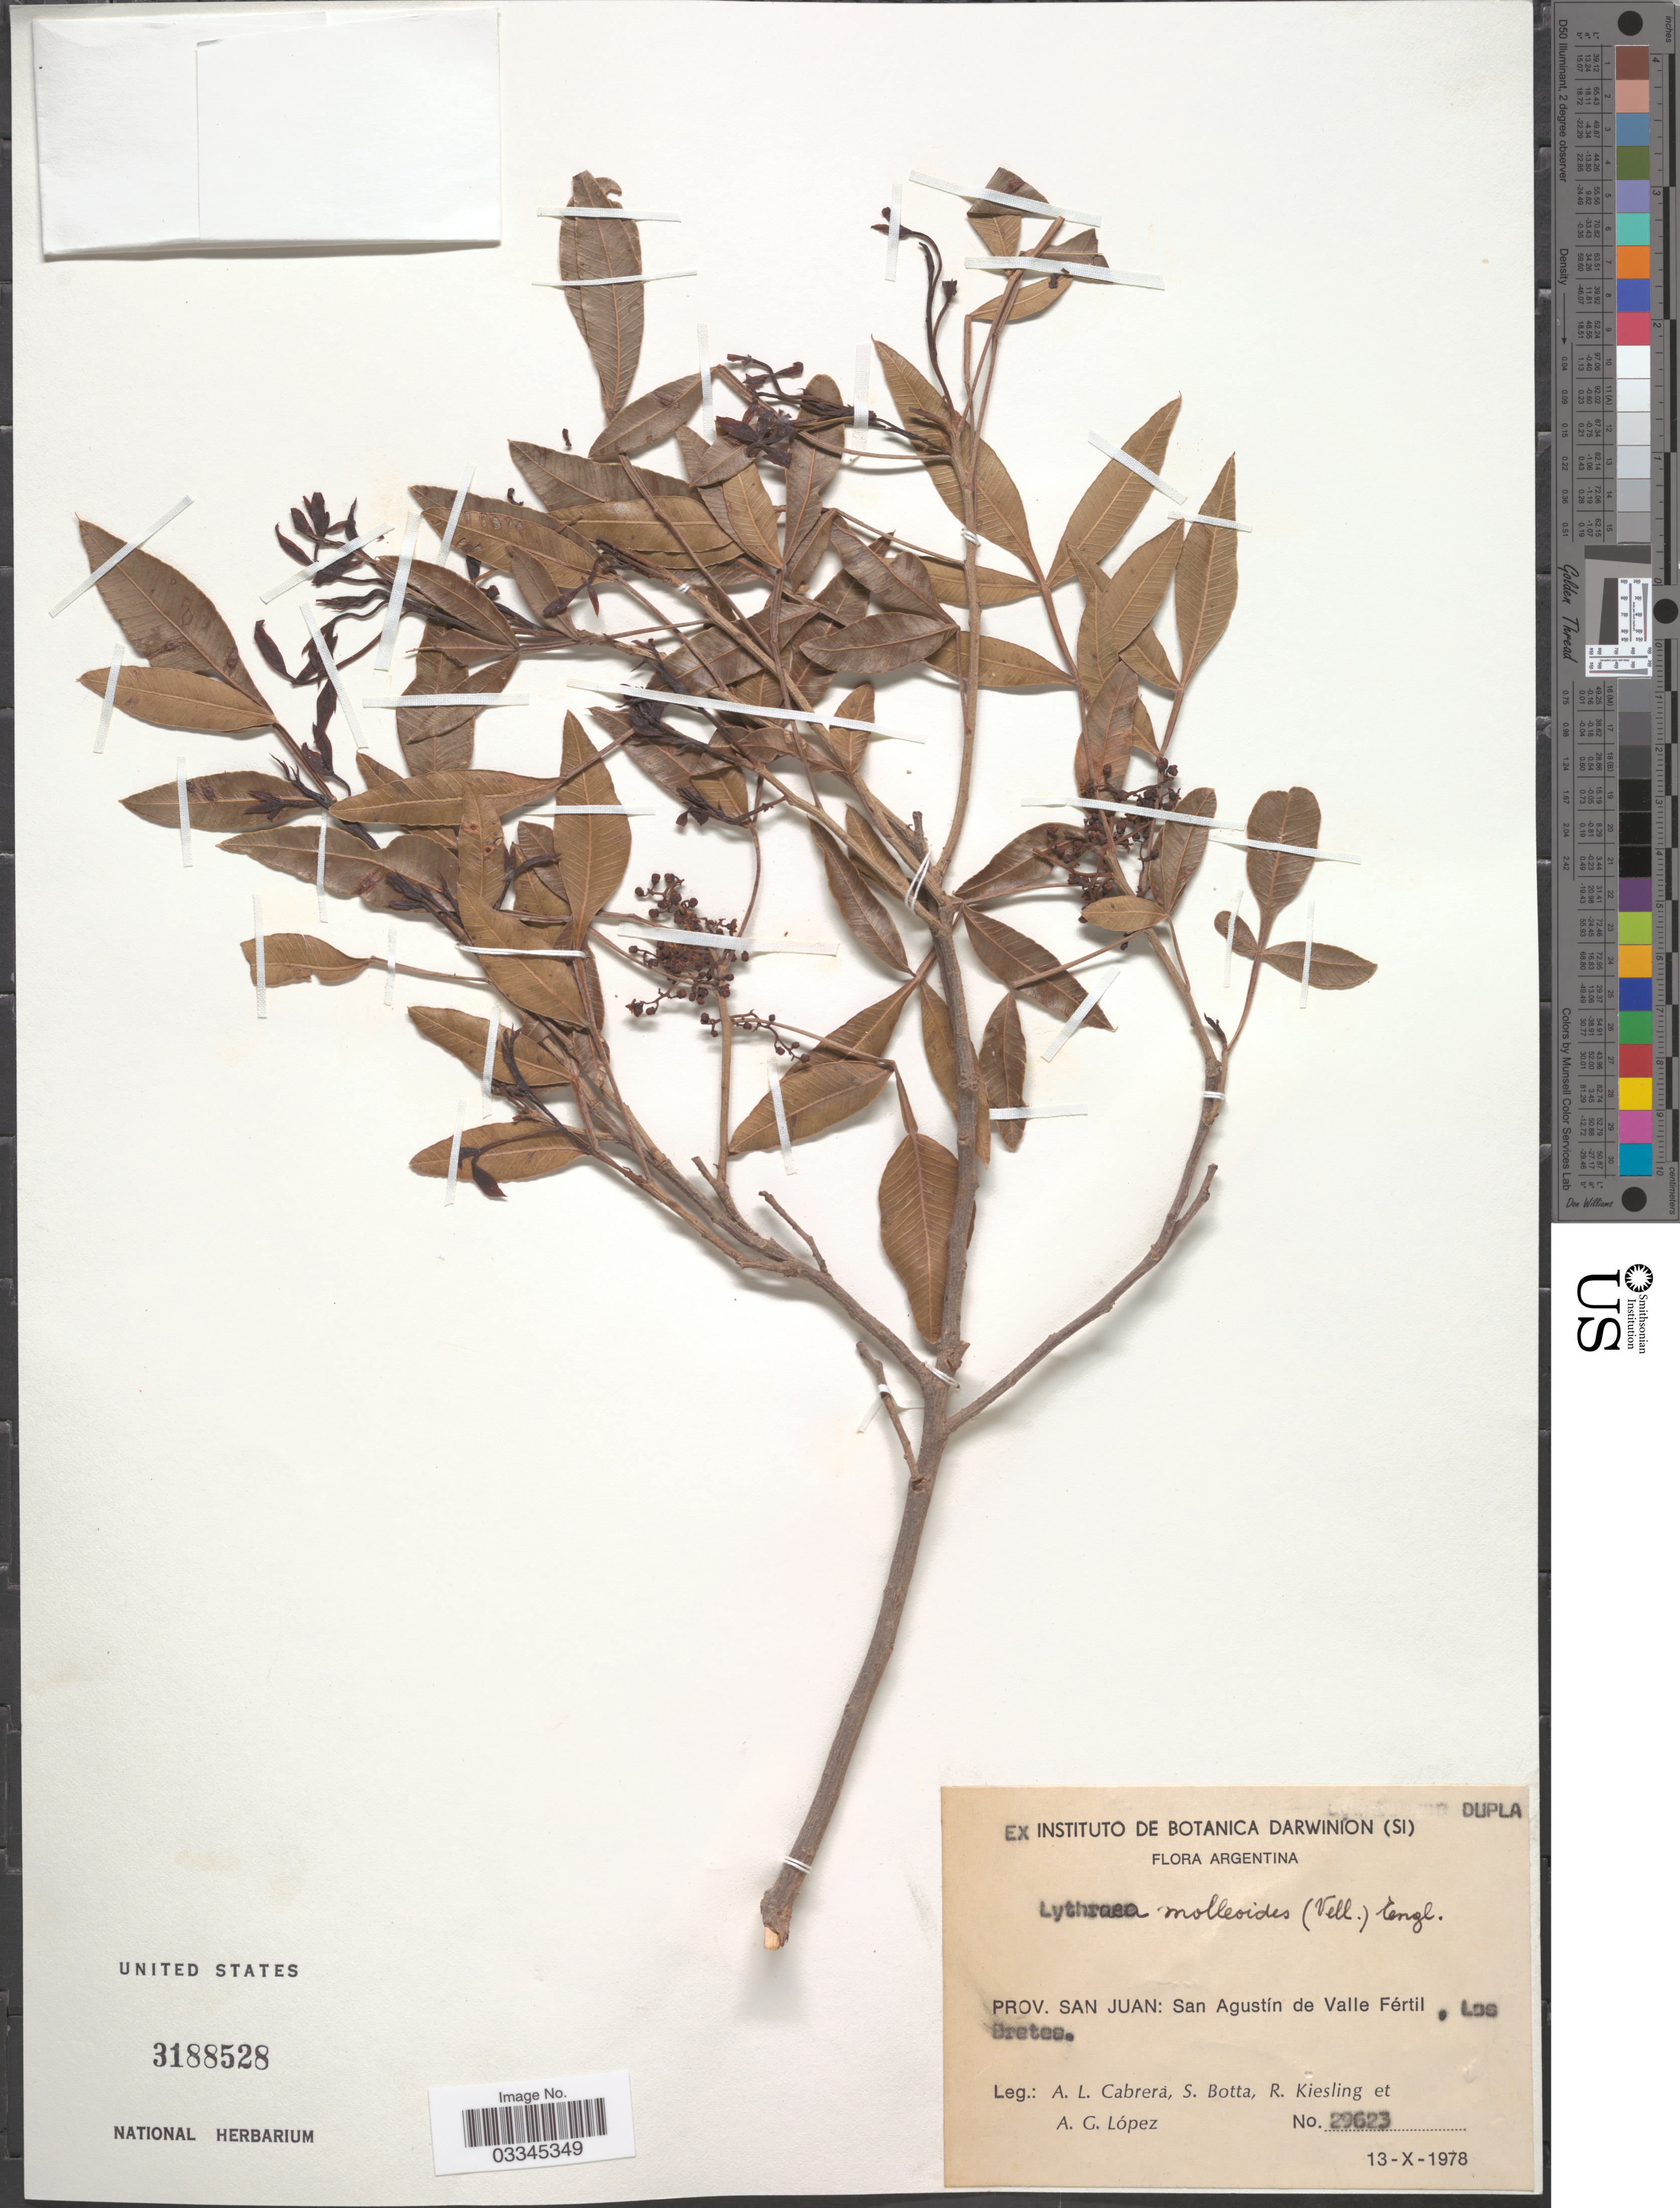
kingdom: Plantae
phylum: Tracheophyta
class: Magnoliopsida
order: Sapindales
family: Anacardiaceae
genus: Lithraea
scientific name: Lithraea molleoides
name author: (Vell.) Engl.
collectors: A. L. Cabrera, S. Botta, R. Kiesling & A. G. Lopez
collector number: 29623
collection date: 1978-10-13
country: Argentina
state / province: San Juan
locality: San Agustín de Valle Fértil, Los Bretes.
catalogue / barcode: US 3188528